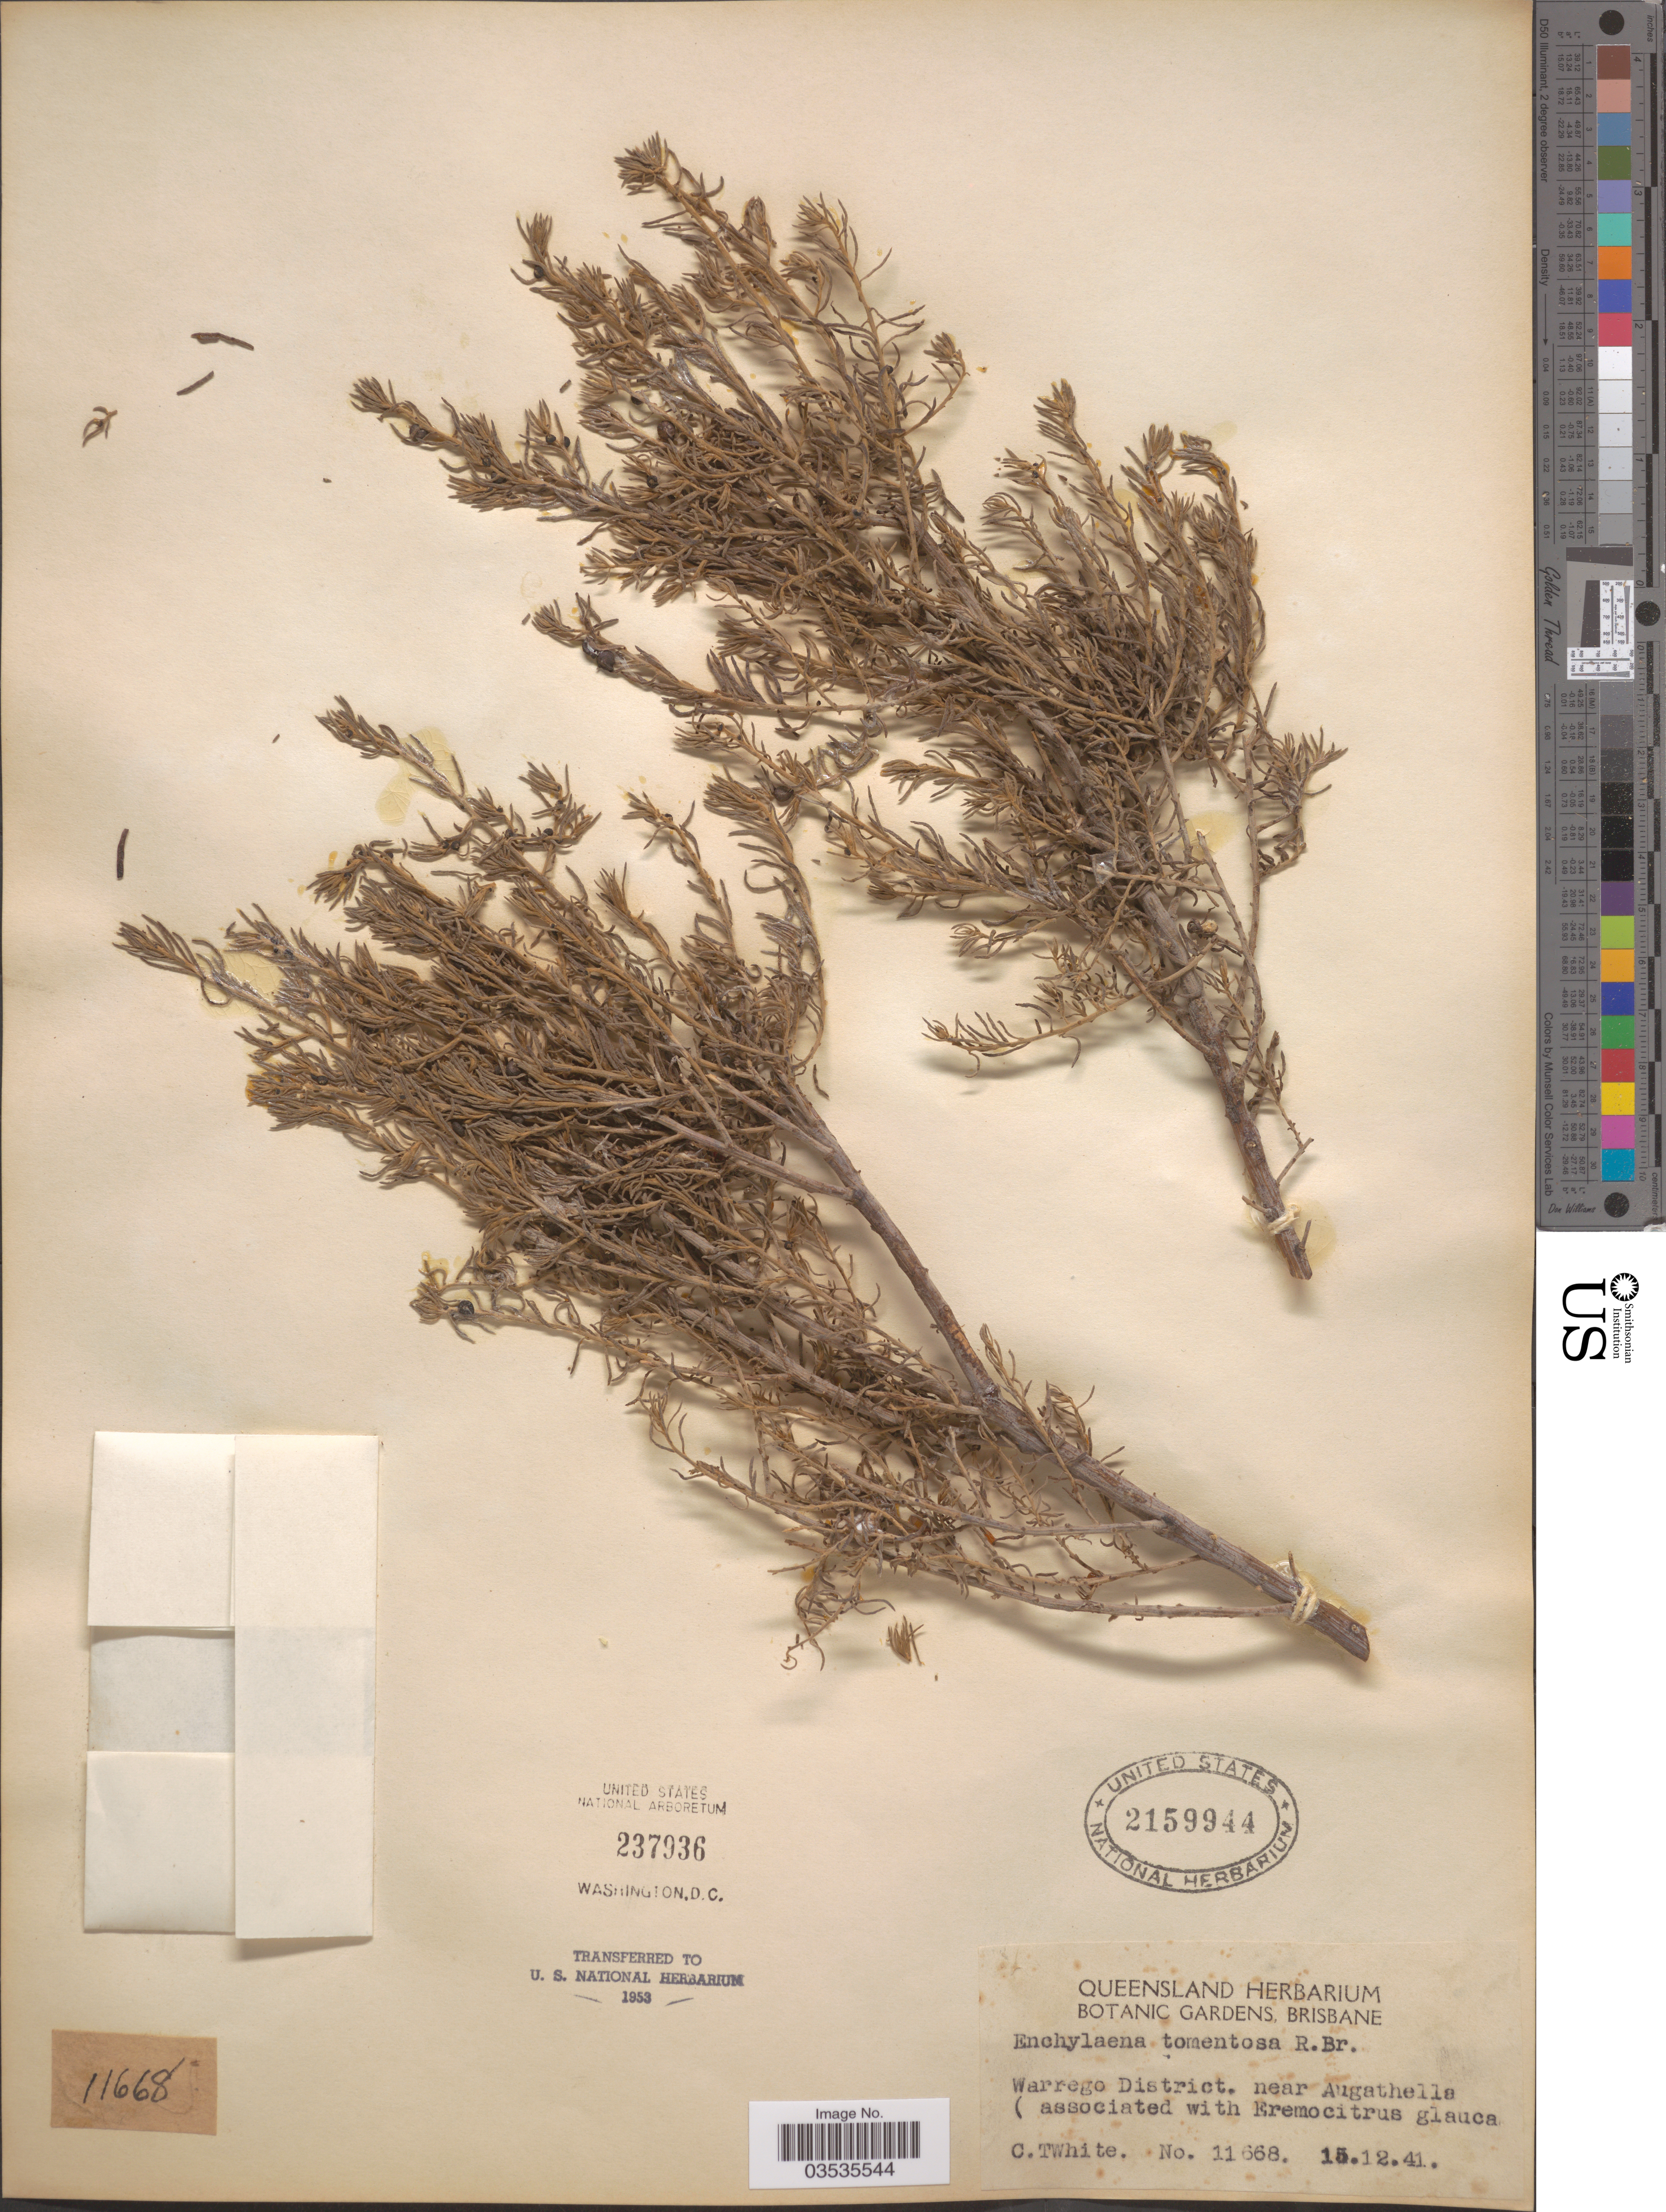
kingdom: Plantae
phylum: Tracheophyta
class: Magnoliopsida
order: Caryophyllales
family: Amaranthaceae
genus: Enchylaena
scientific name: Enchylaena tomentosa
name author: R. Br.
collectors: C. T. White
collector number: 11668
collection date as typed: Transcribed d/m/y: 15/12/41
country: Australia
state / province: Queensland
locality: Warrego District. near Augathella.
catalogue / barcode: US 2159944